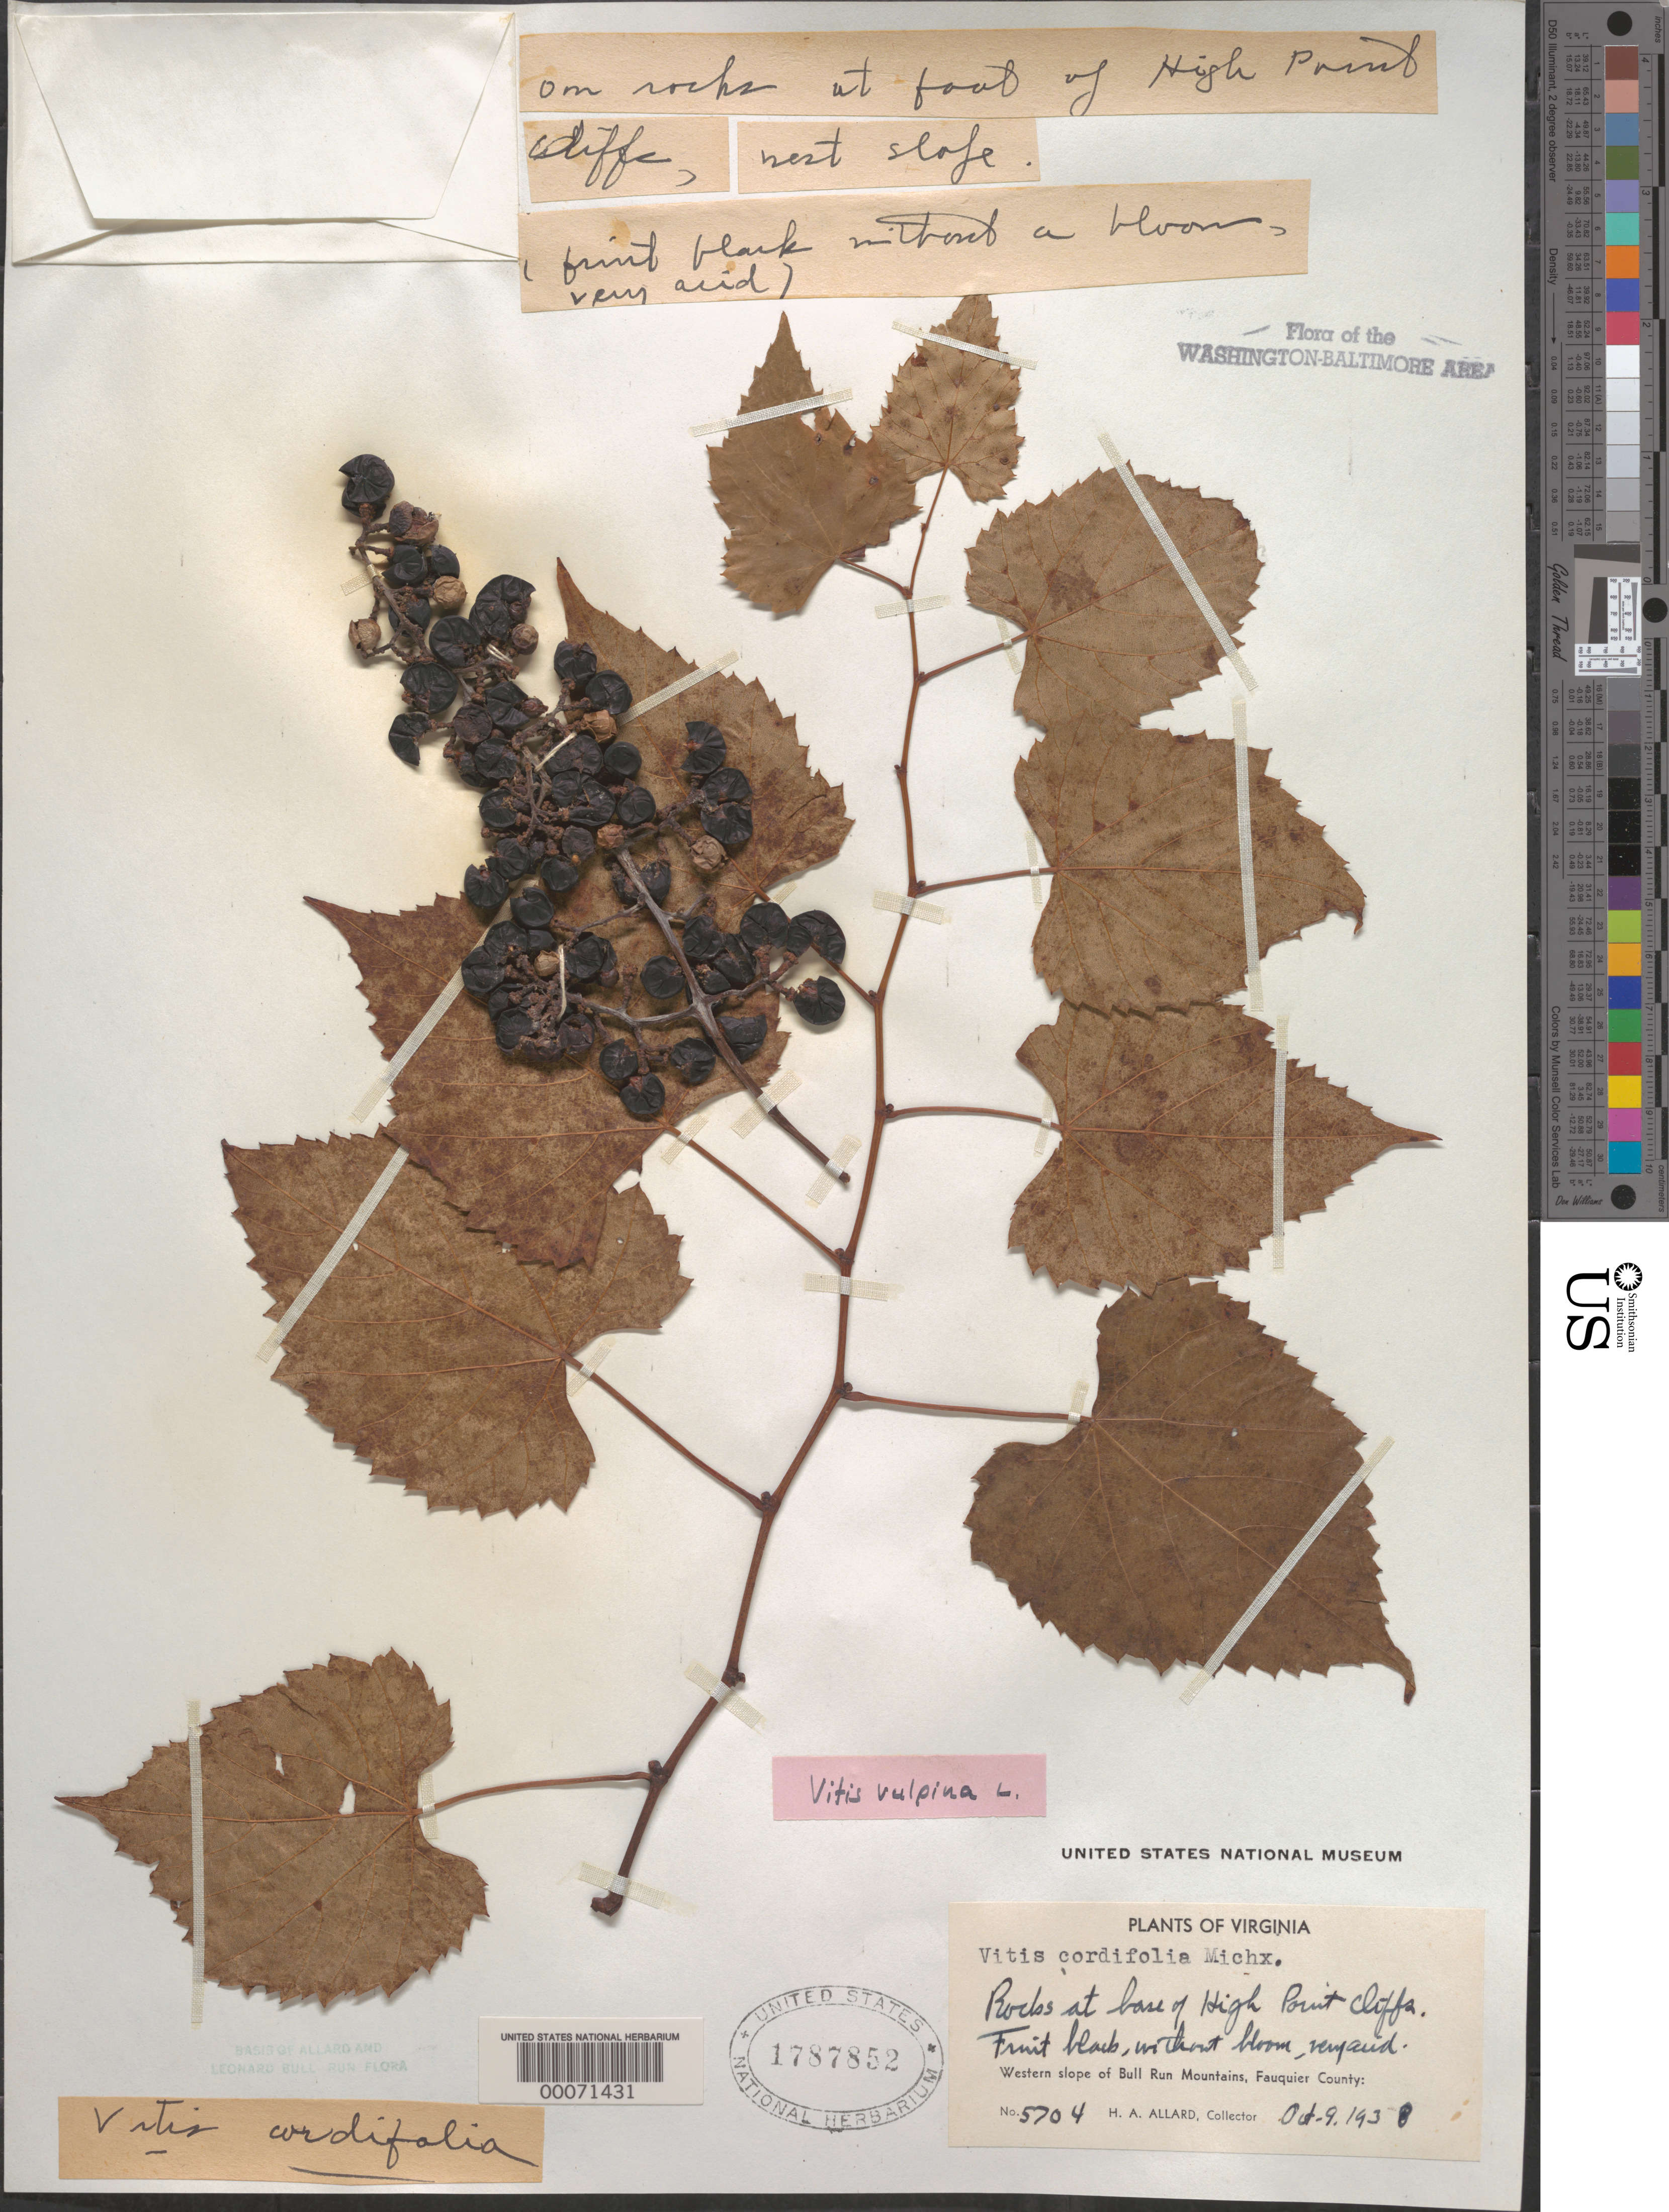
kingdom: Plantae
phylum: Tracheophyta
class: Magnoliopsida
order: Vitales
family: Vitaceae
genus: Vitis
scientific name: Vitis vulpina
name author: L.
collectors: H. A. Allard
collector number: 5704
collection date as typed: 09 Oct 1938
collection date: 1938-10-09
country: United States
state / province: Virginia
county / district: Fauquier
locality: High Point Cliffs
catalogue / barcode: US 1787852